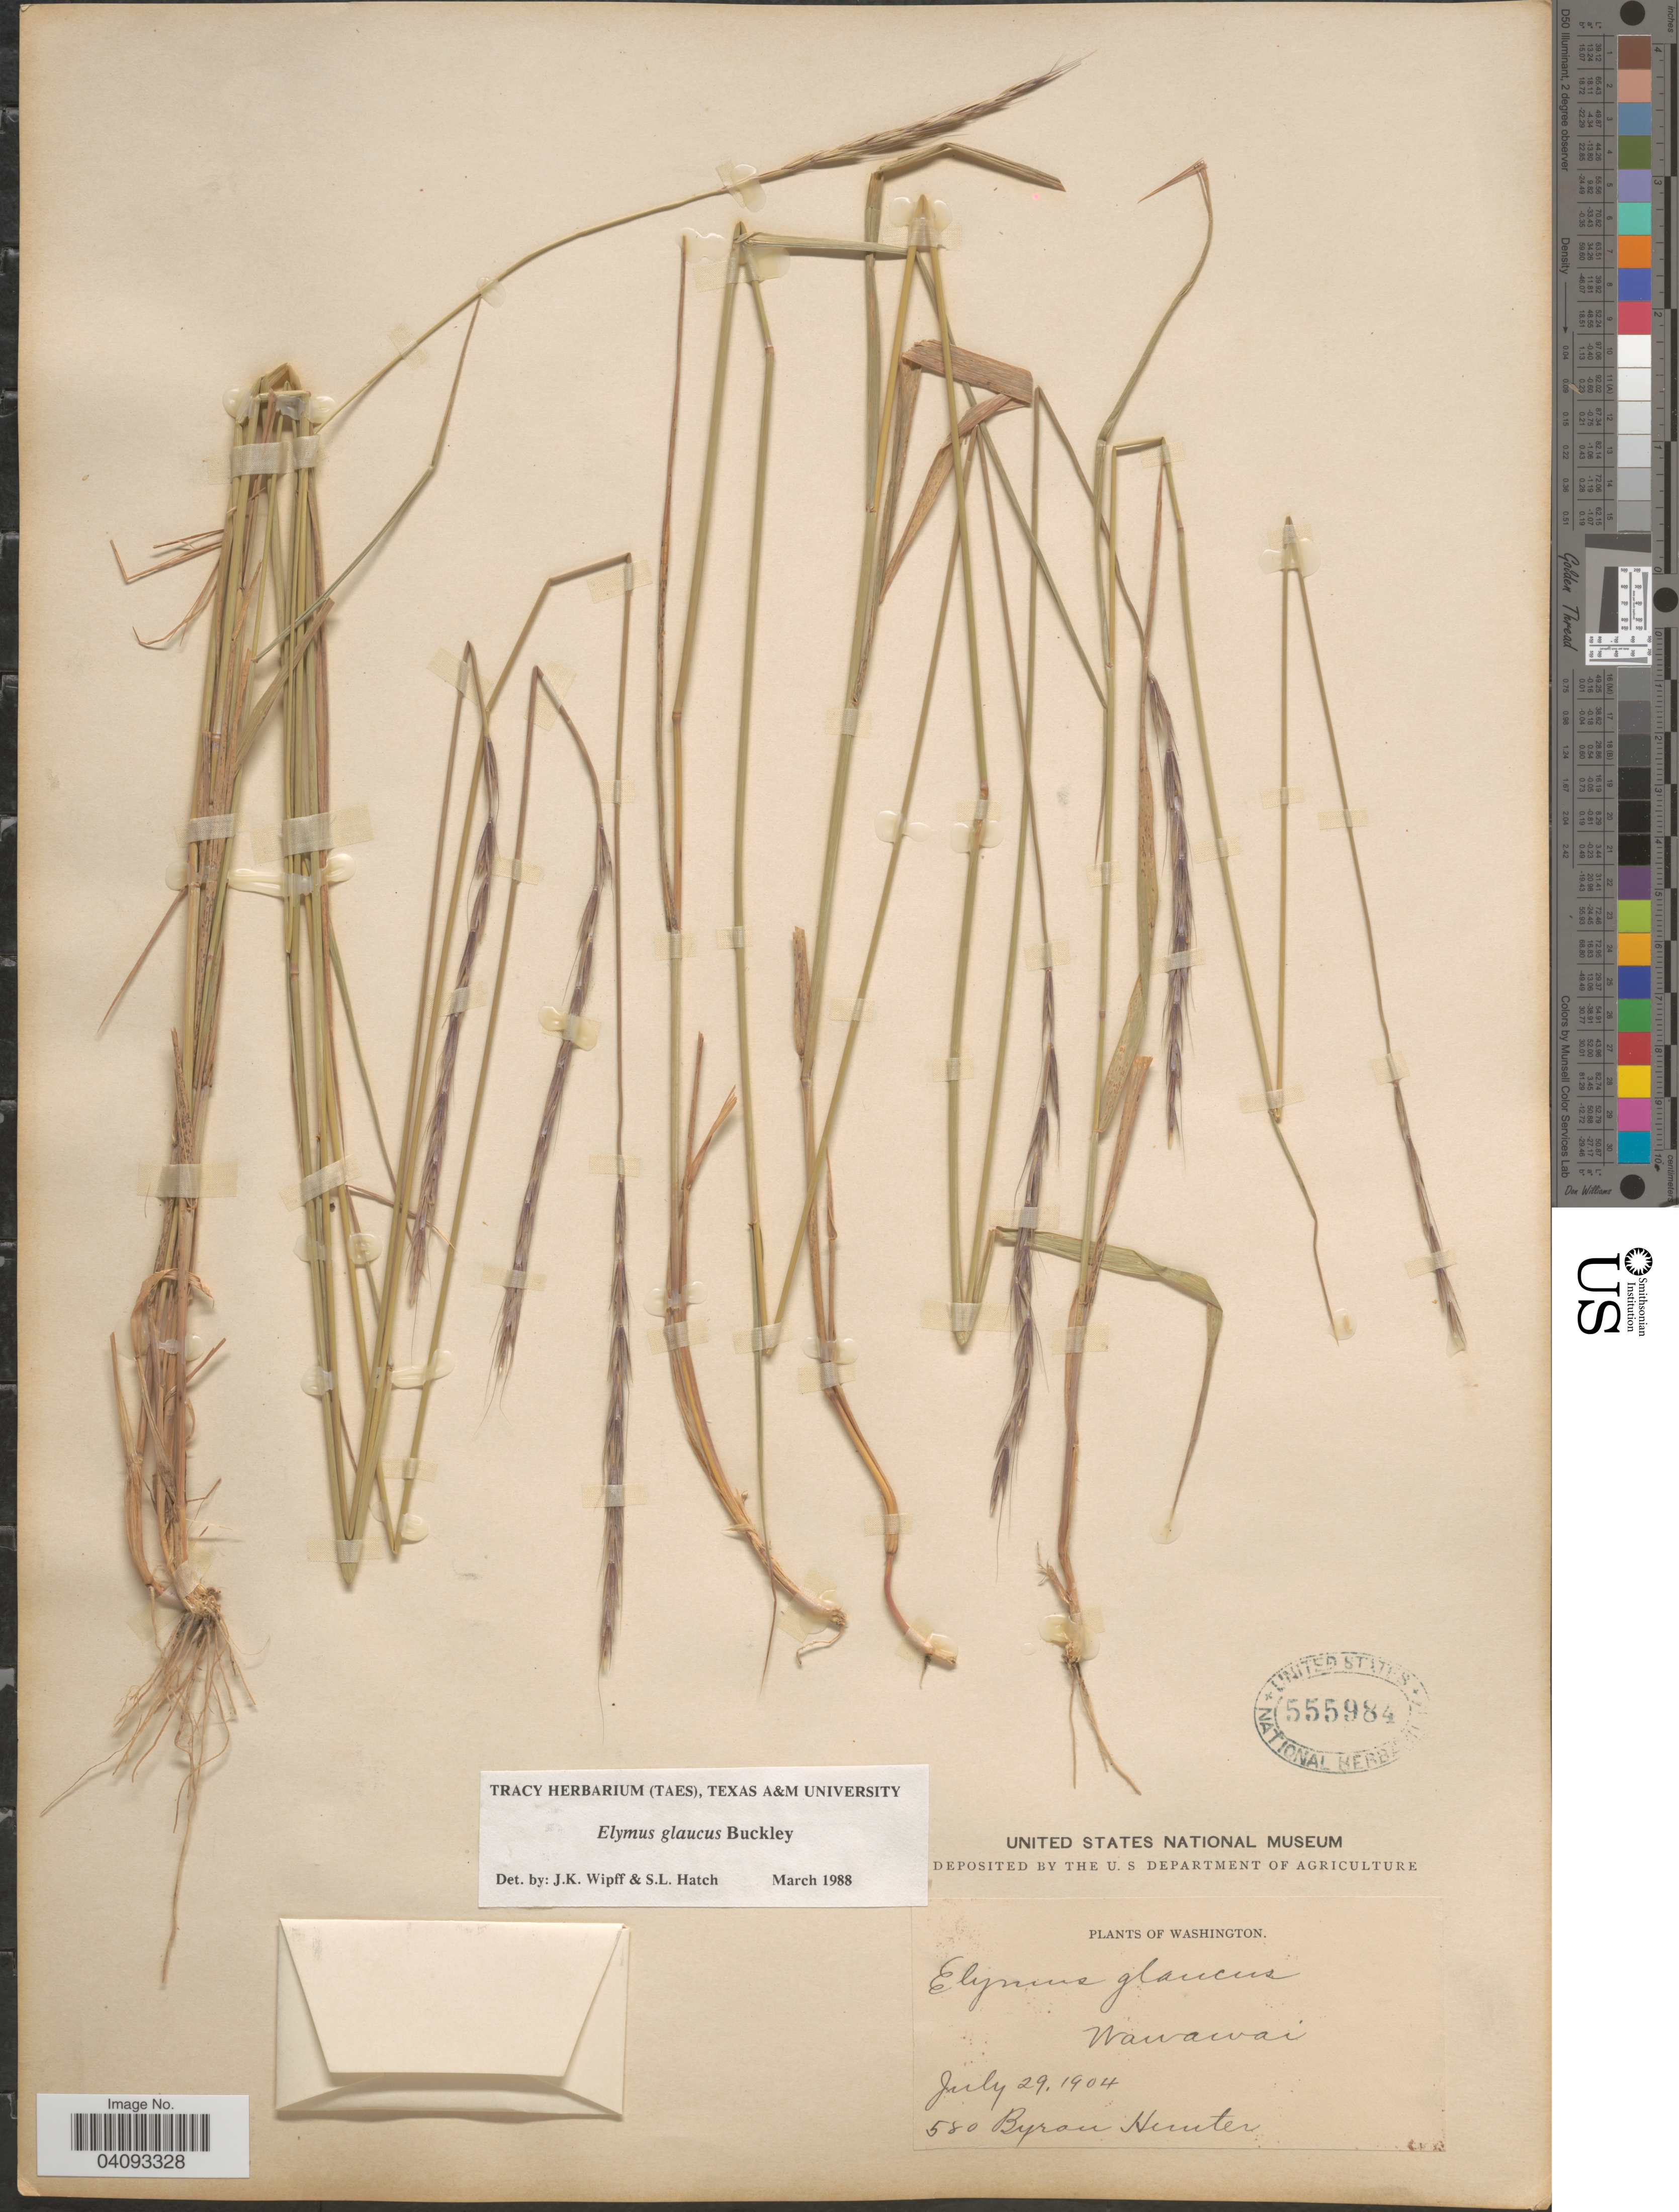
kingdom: Plantae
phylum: Tracheophyta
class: Liliopsida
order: Poales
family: Poaceae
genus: Elymus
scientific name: Elymus glaucus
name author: Buckley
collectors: B. Hunter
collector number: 580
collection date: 1904-07-29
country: United States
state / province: Washington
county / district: Whitman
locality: Wawawai.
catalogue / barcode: US 555984